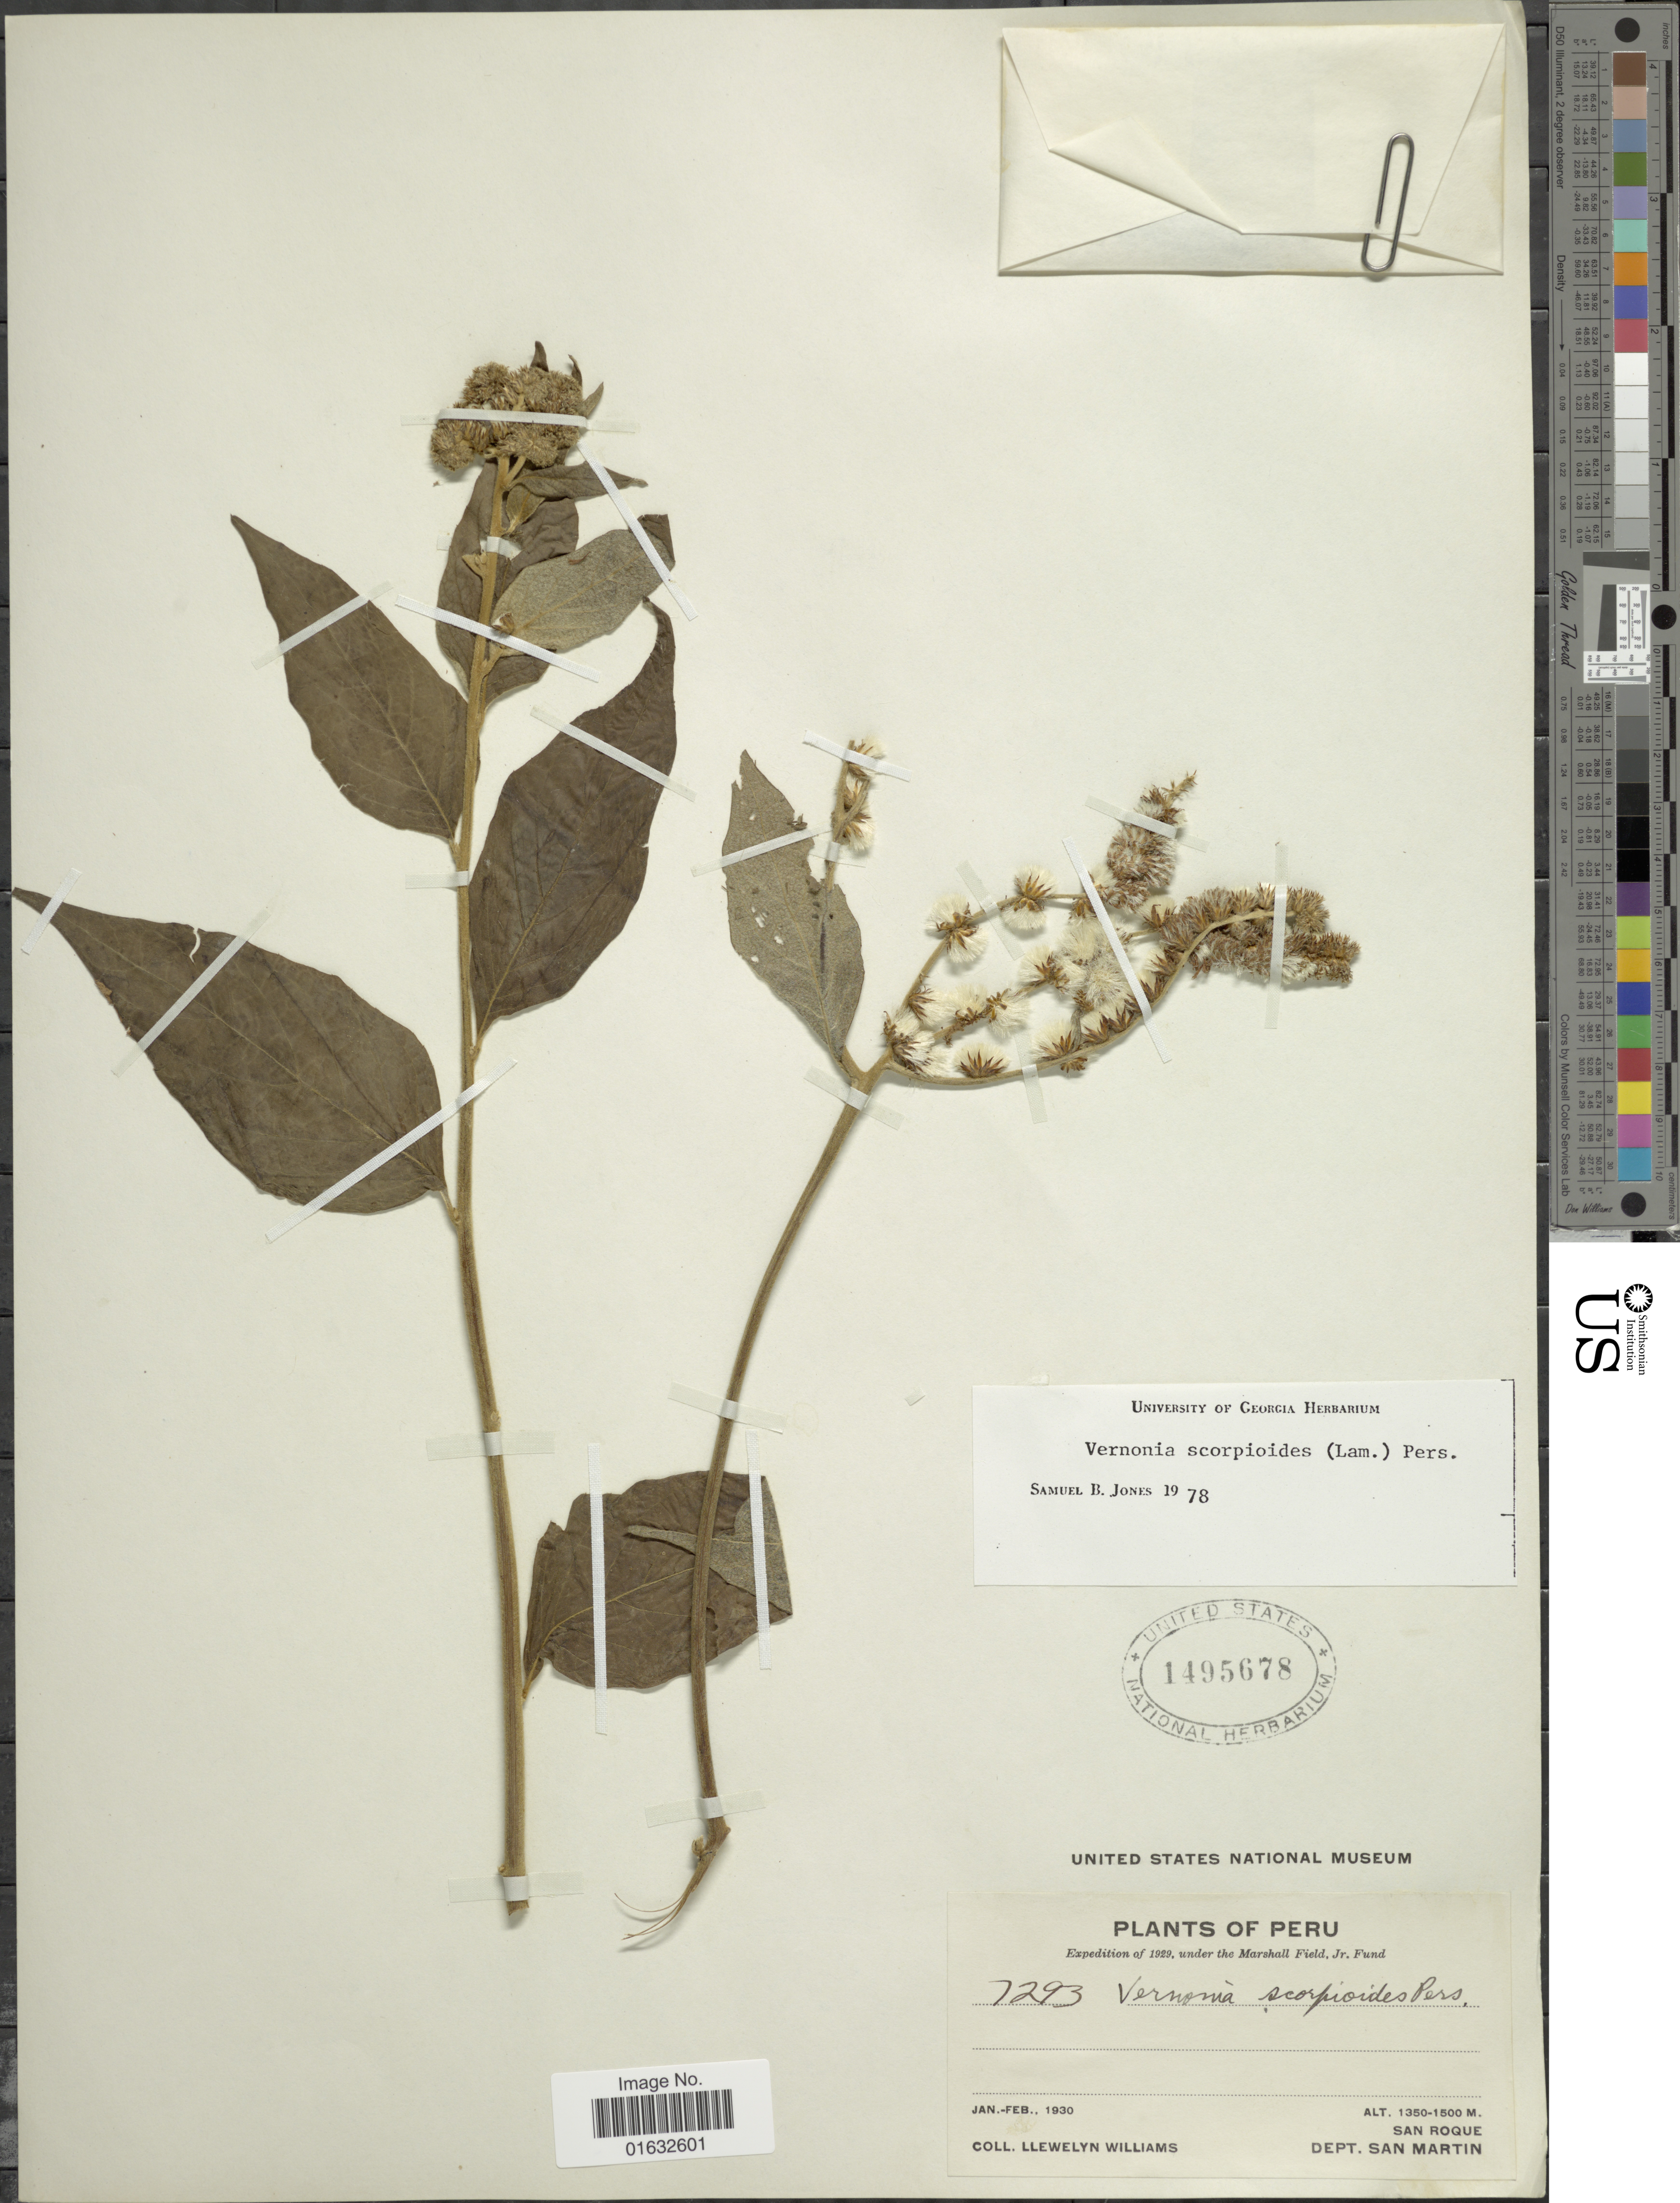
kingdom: Plantae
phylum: Tracheophyta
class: Magnoliopsida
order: Asterales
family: Asteraceae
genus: Cyrtocymura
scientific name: Cyrtocymura scorpioides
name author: (Lam.) H. Rob.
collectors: Ll. Williams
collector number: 7293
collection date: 1930-01/1930-02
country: Peru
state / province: San Martín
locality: Sn Roque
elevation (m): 1350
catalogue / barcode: US 1495678